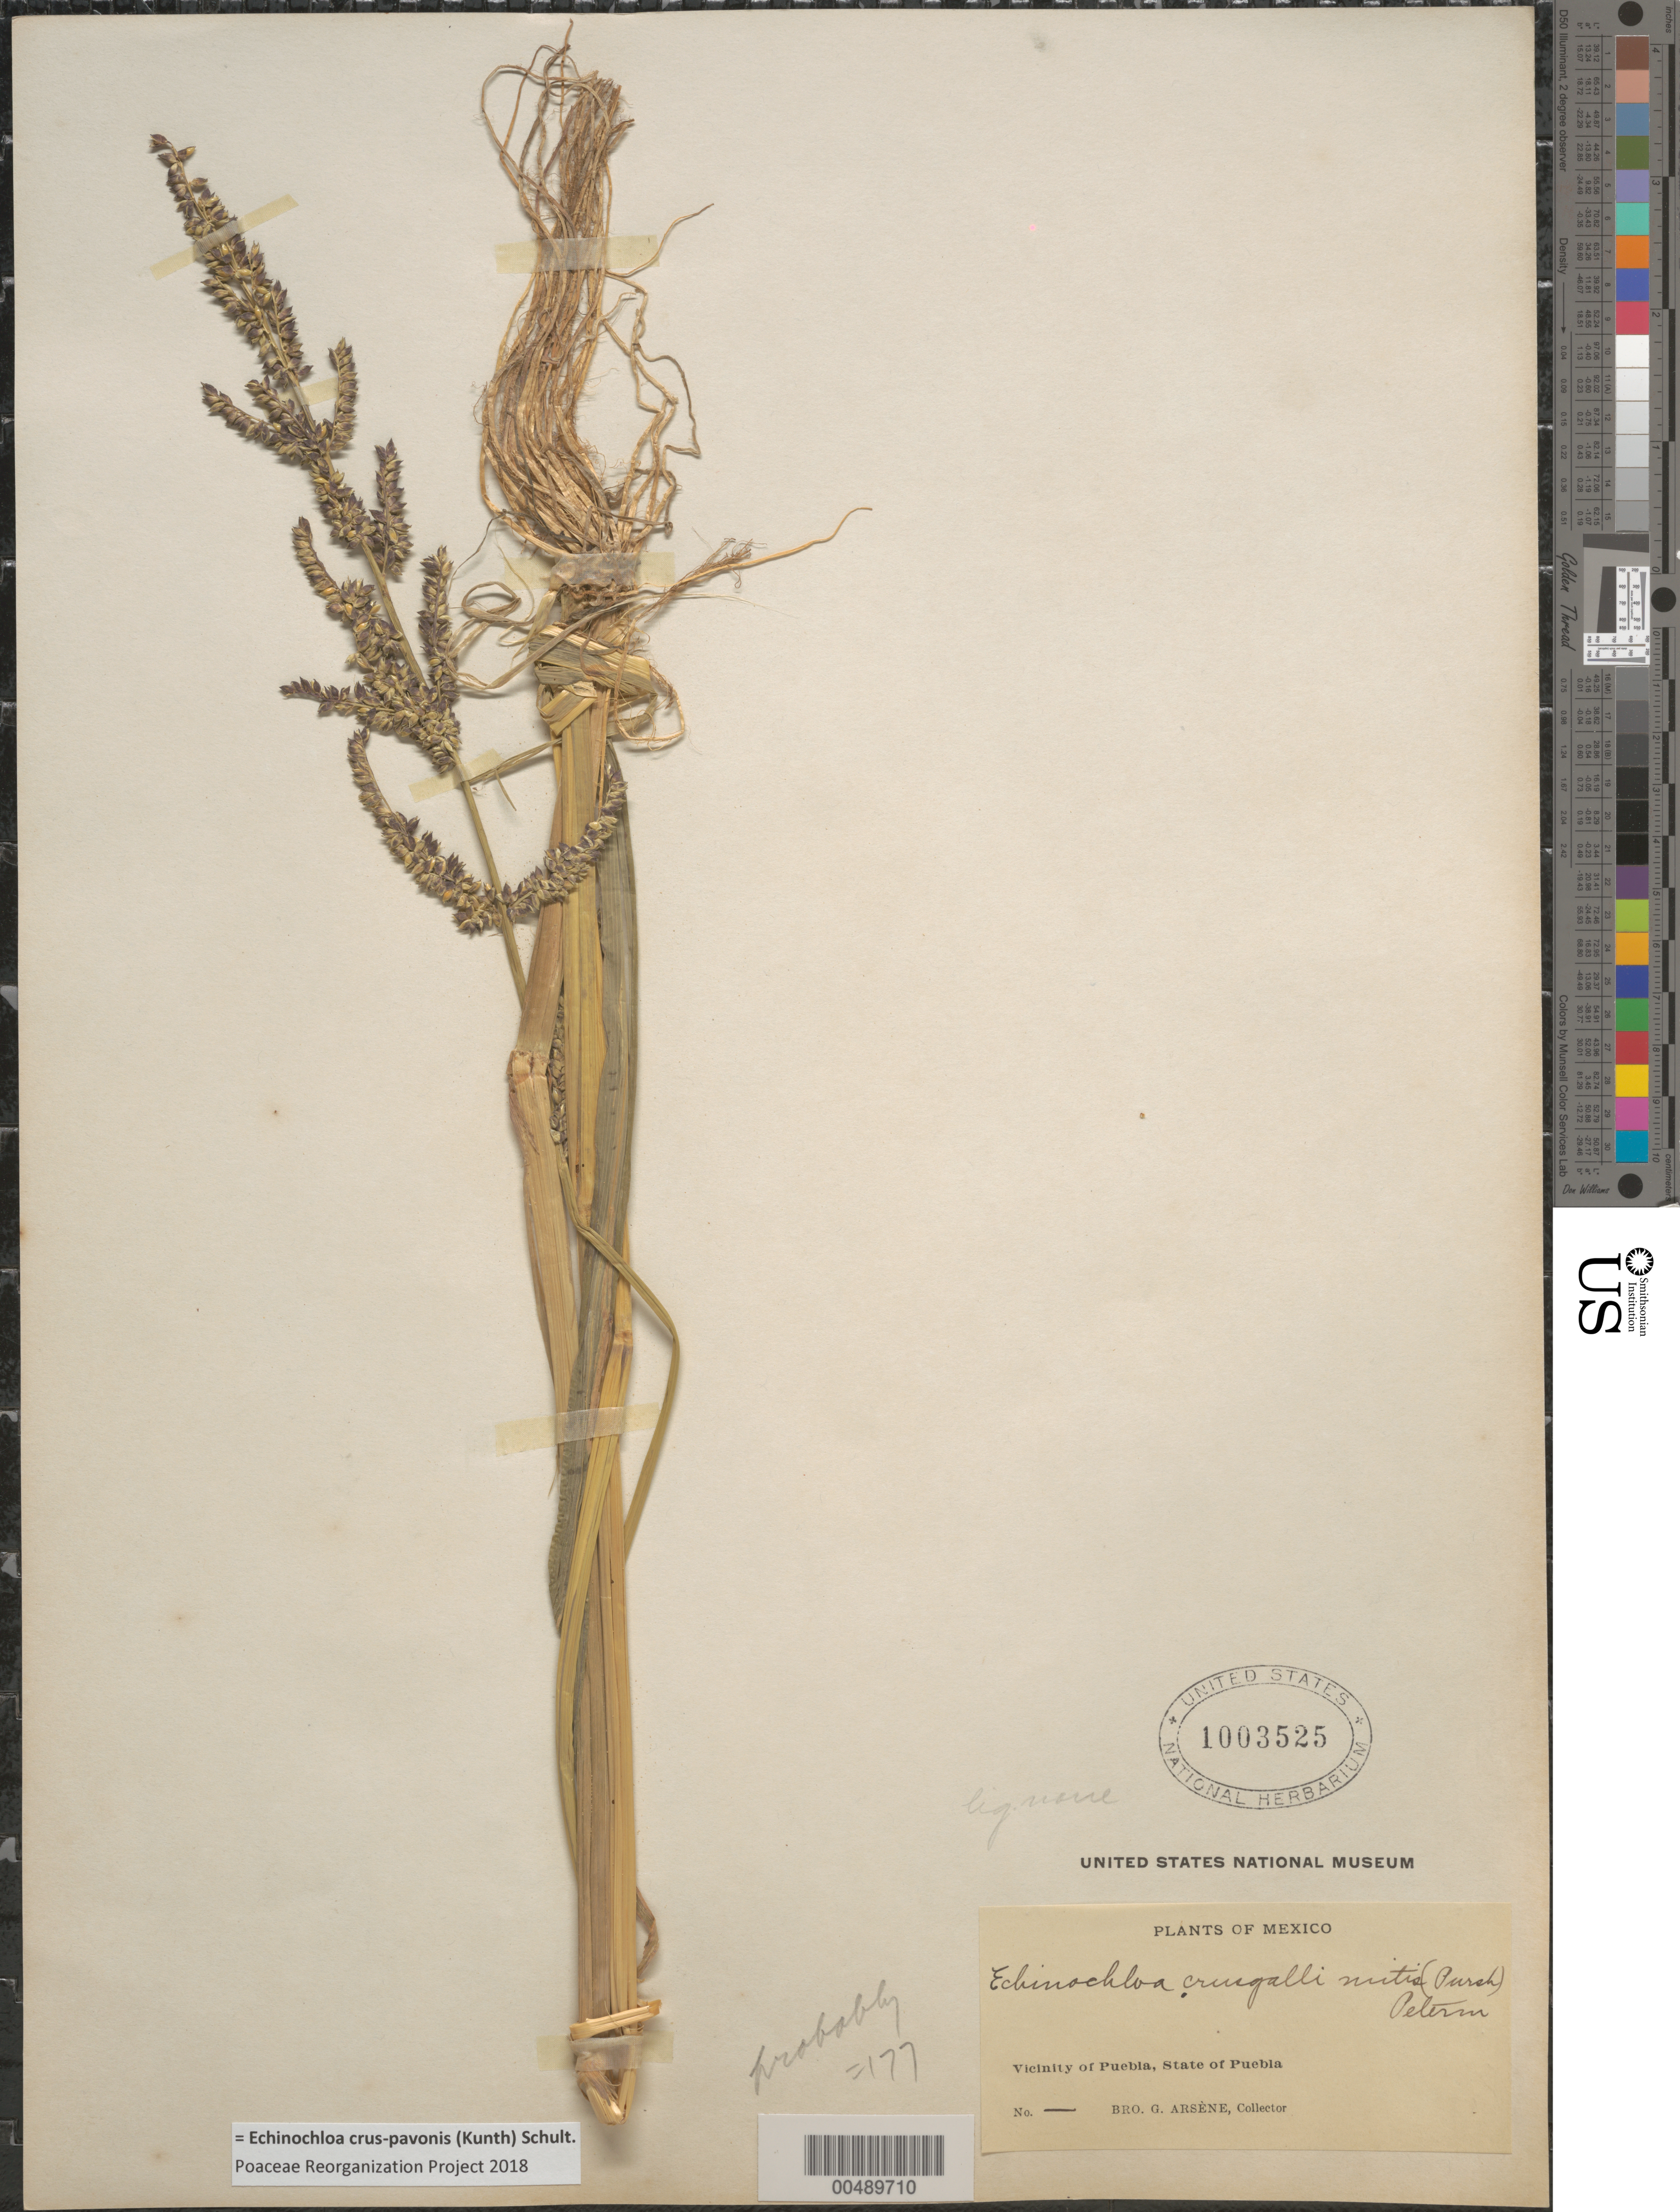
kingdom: Plantae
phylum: Tracheophyta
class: Liliopsida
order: Poales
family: Poaceae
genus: Echinochloa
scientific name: Echinochloa crus-pavonis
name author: (Kunth) Schult.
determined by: Poaceae Reorganization Project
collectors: Bro. G. Arsène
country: Mexico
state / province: Puebla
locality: Vicinity of Puebla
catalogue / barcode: US 1003525